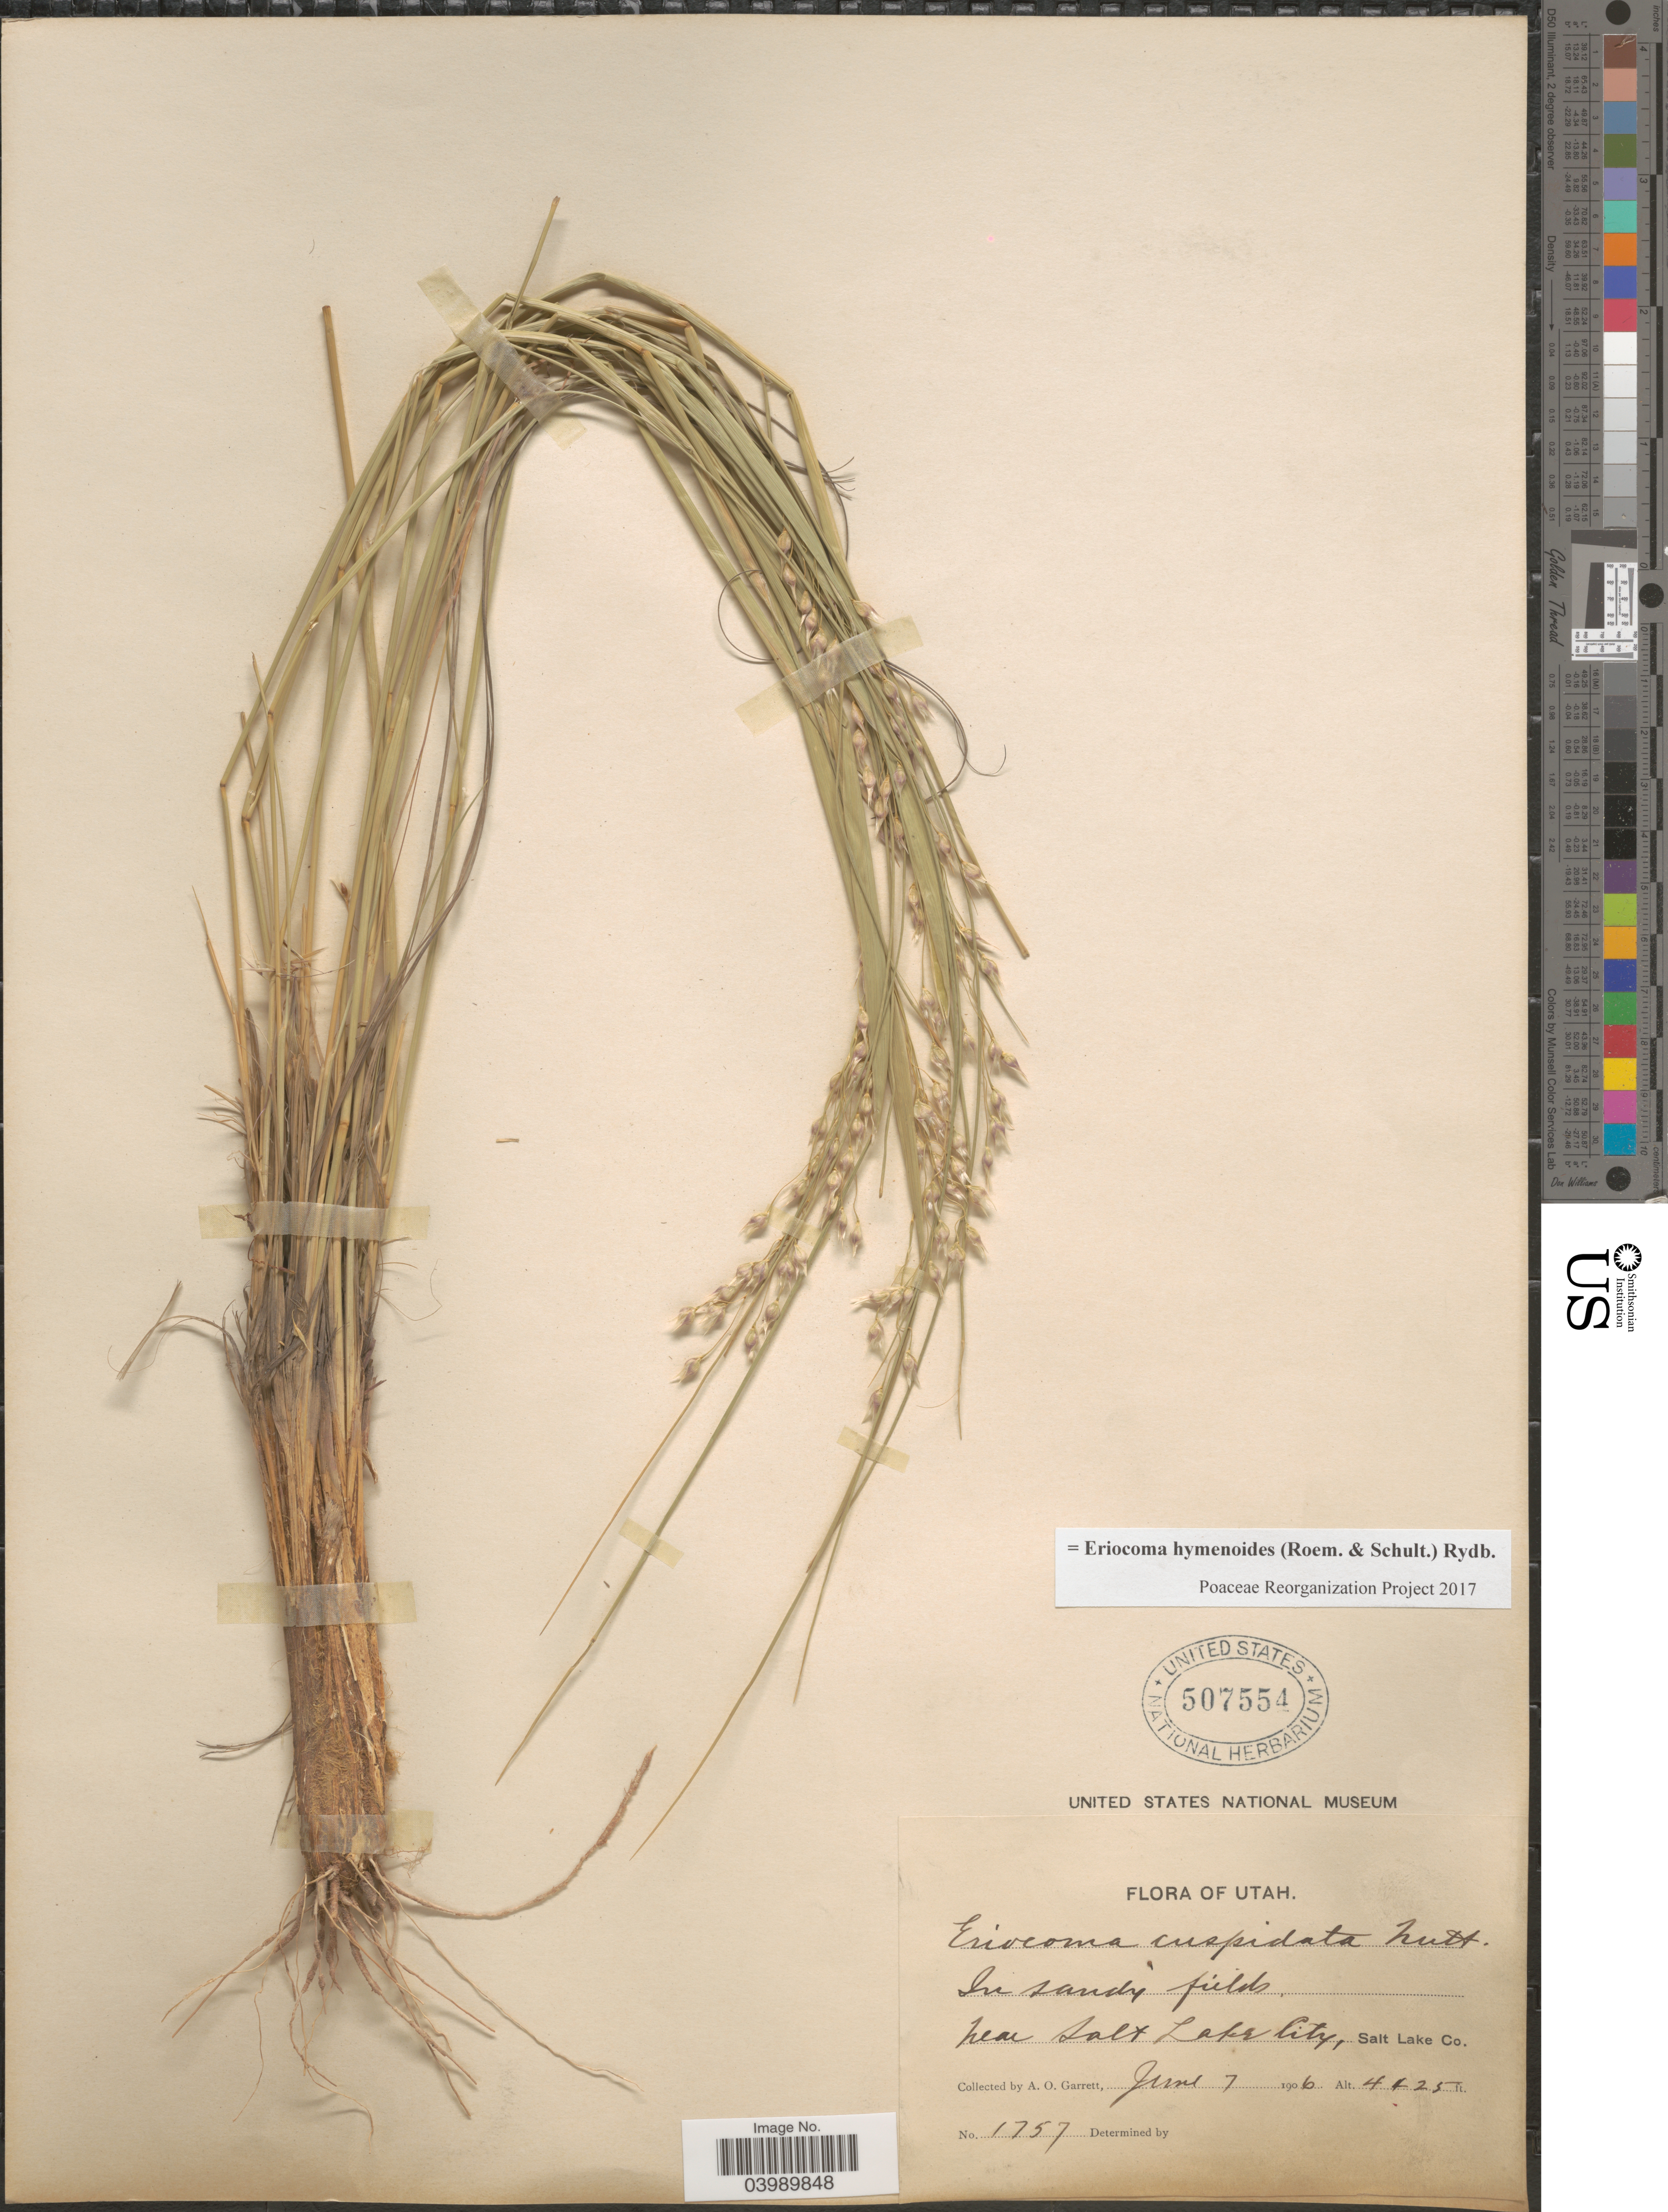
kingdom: Plantae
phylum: Tracheophyta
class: Liliopsida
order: Poales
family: Poaceae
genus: Eriocoma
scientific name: Eriocoma hymenoides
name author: (Roem. & Schult.) Rydb.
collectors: A. O. Garrett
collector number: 1757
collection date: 1906-06-07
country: United States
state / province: Utah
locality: Near Salt Lake City, Salt Lake Co.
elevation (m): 1349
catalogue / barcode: US 507554